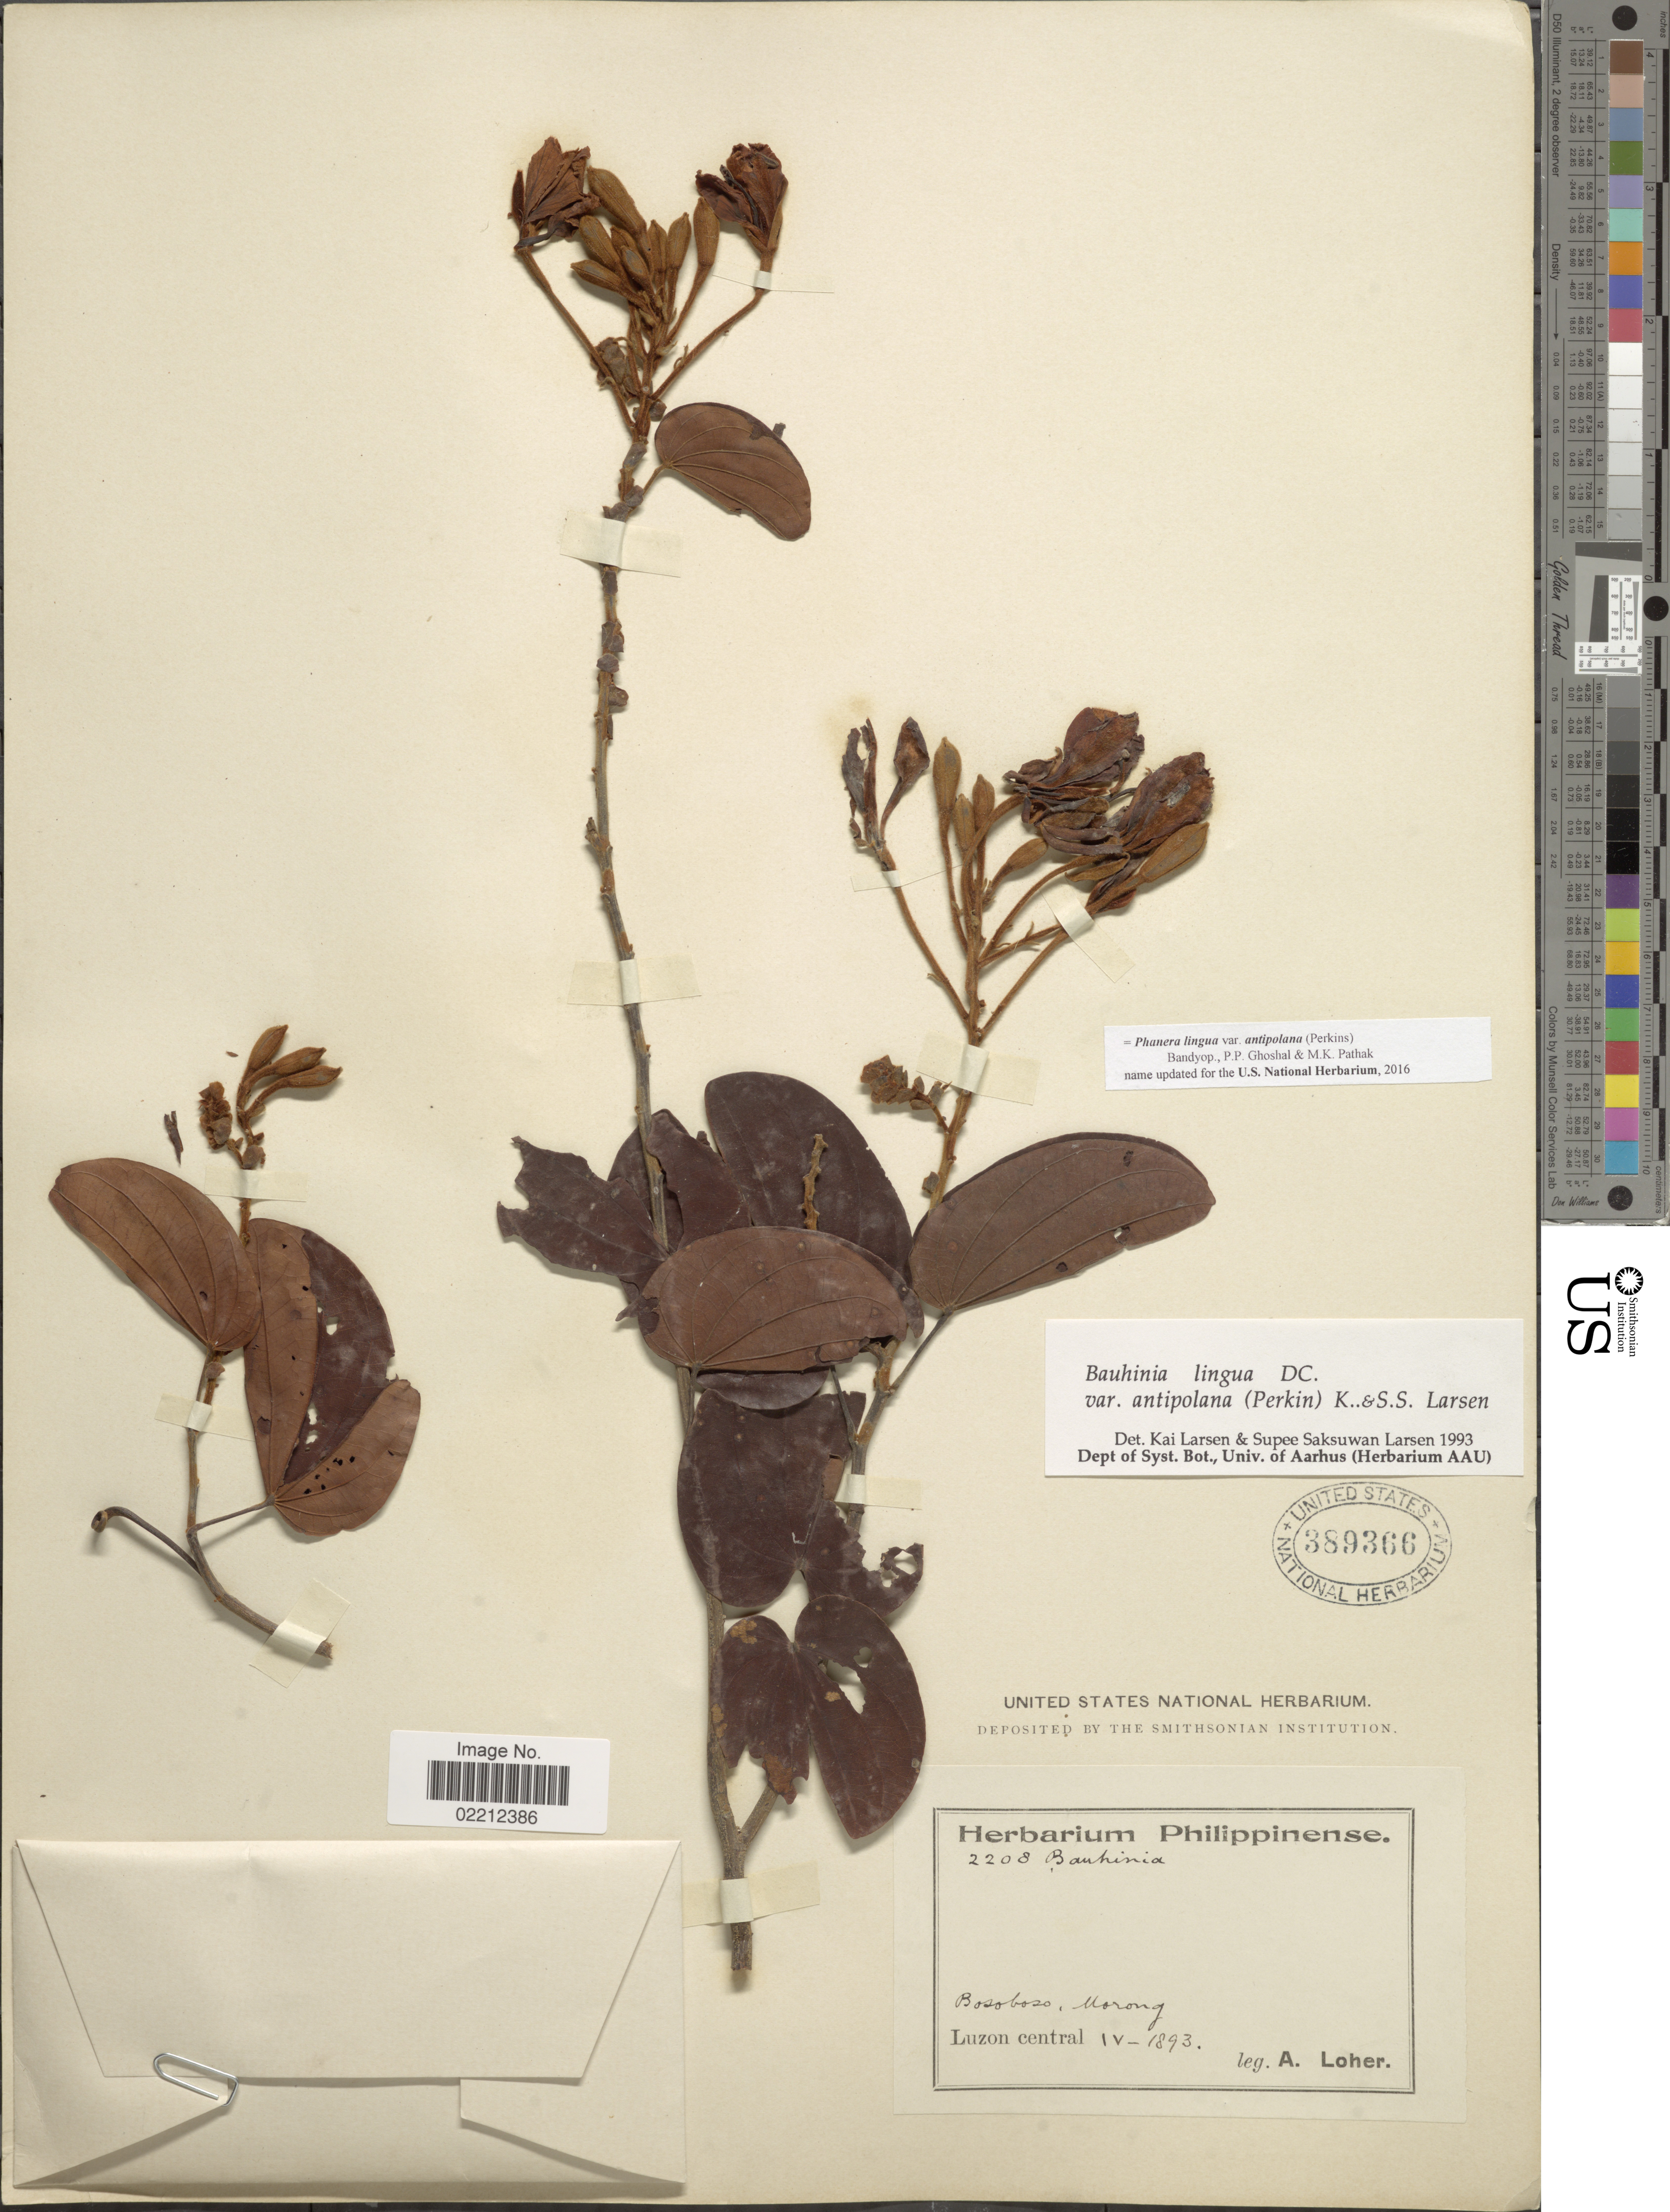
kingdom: Plantae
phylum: Tracheophyta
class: Magnoliopsida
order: Fabales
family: Fabaceae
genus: Phanera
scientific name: Phanera lingua var. antipolana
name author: (G. Perkins) Bandyop. et al.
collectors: A. Loher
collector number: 2208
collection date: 1893-04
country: Philippines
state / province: Central Luzon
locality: Luzon Central. Bosoboso, Morong.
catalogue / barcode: US 389366